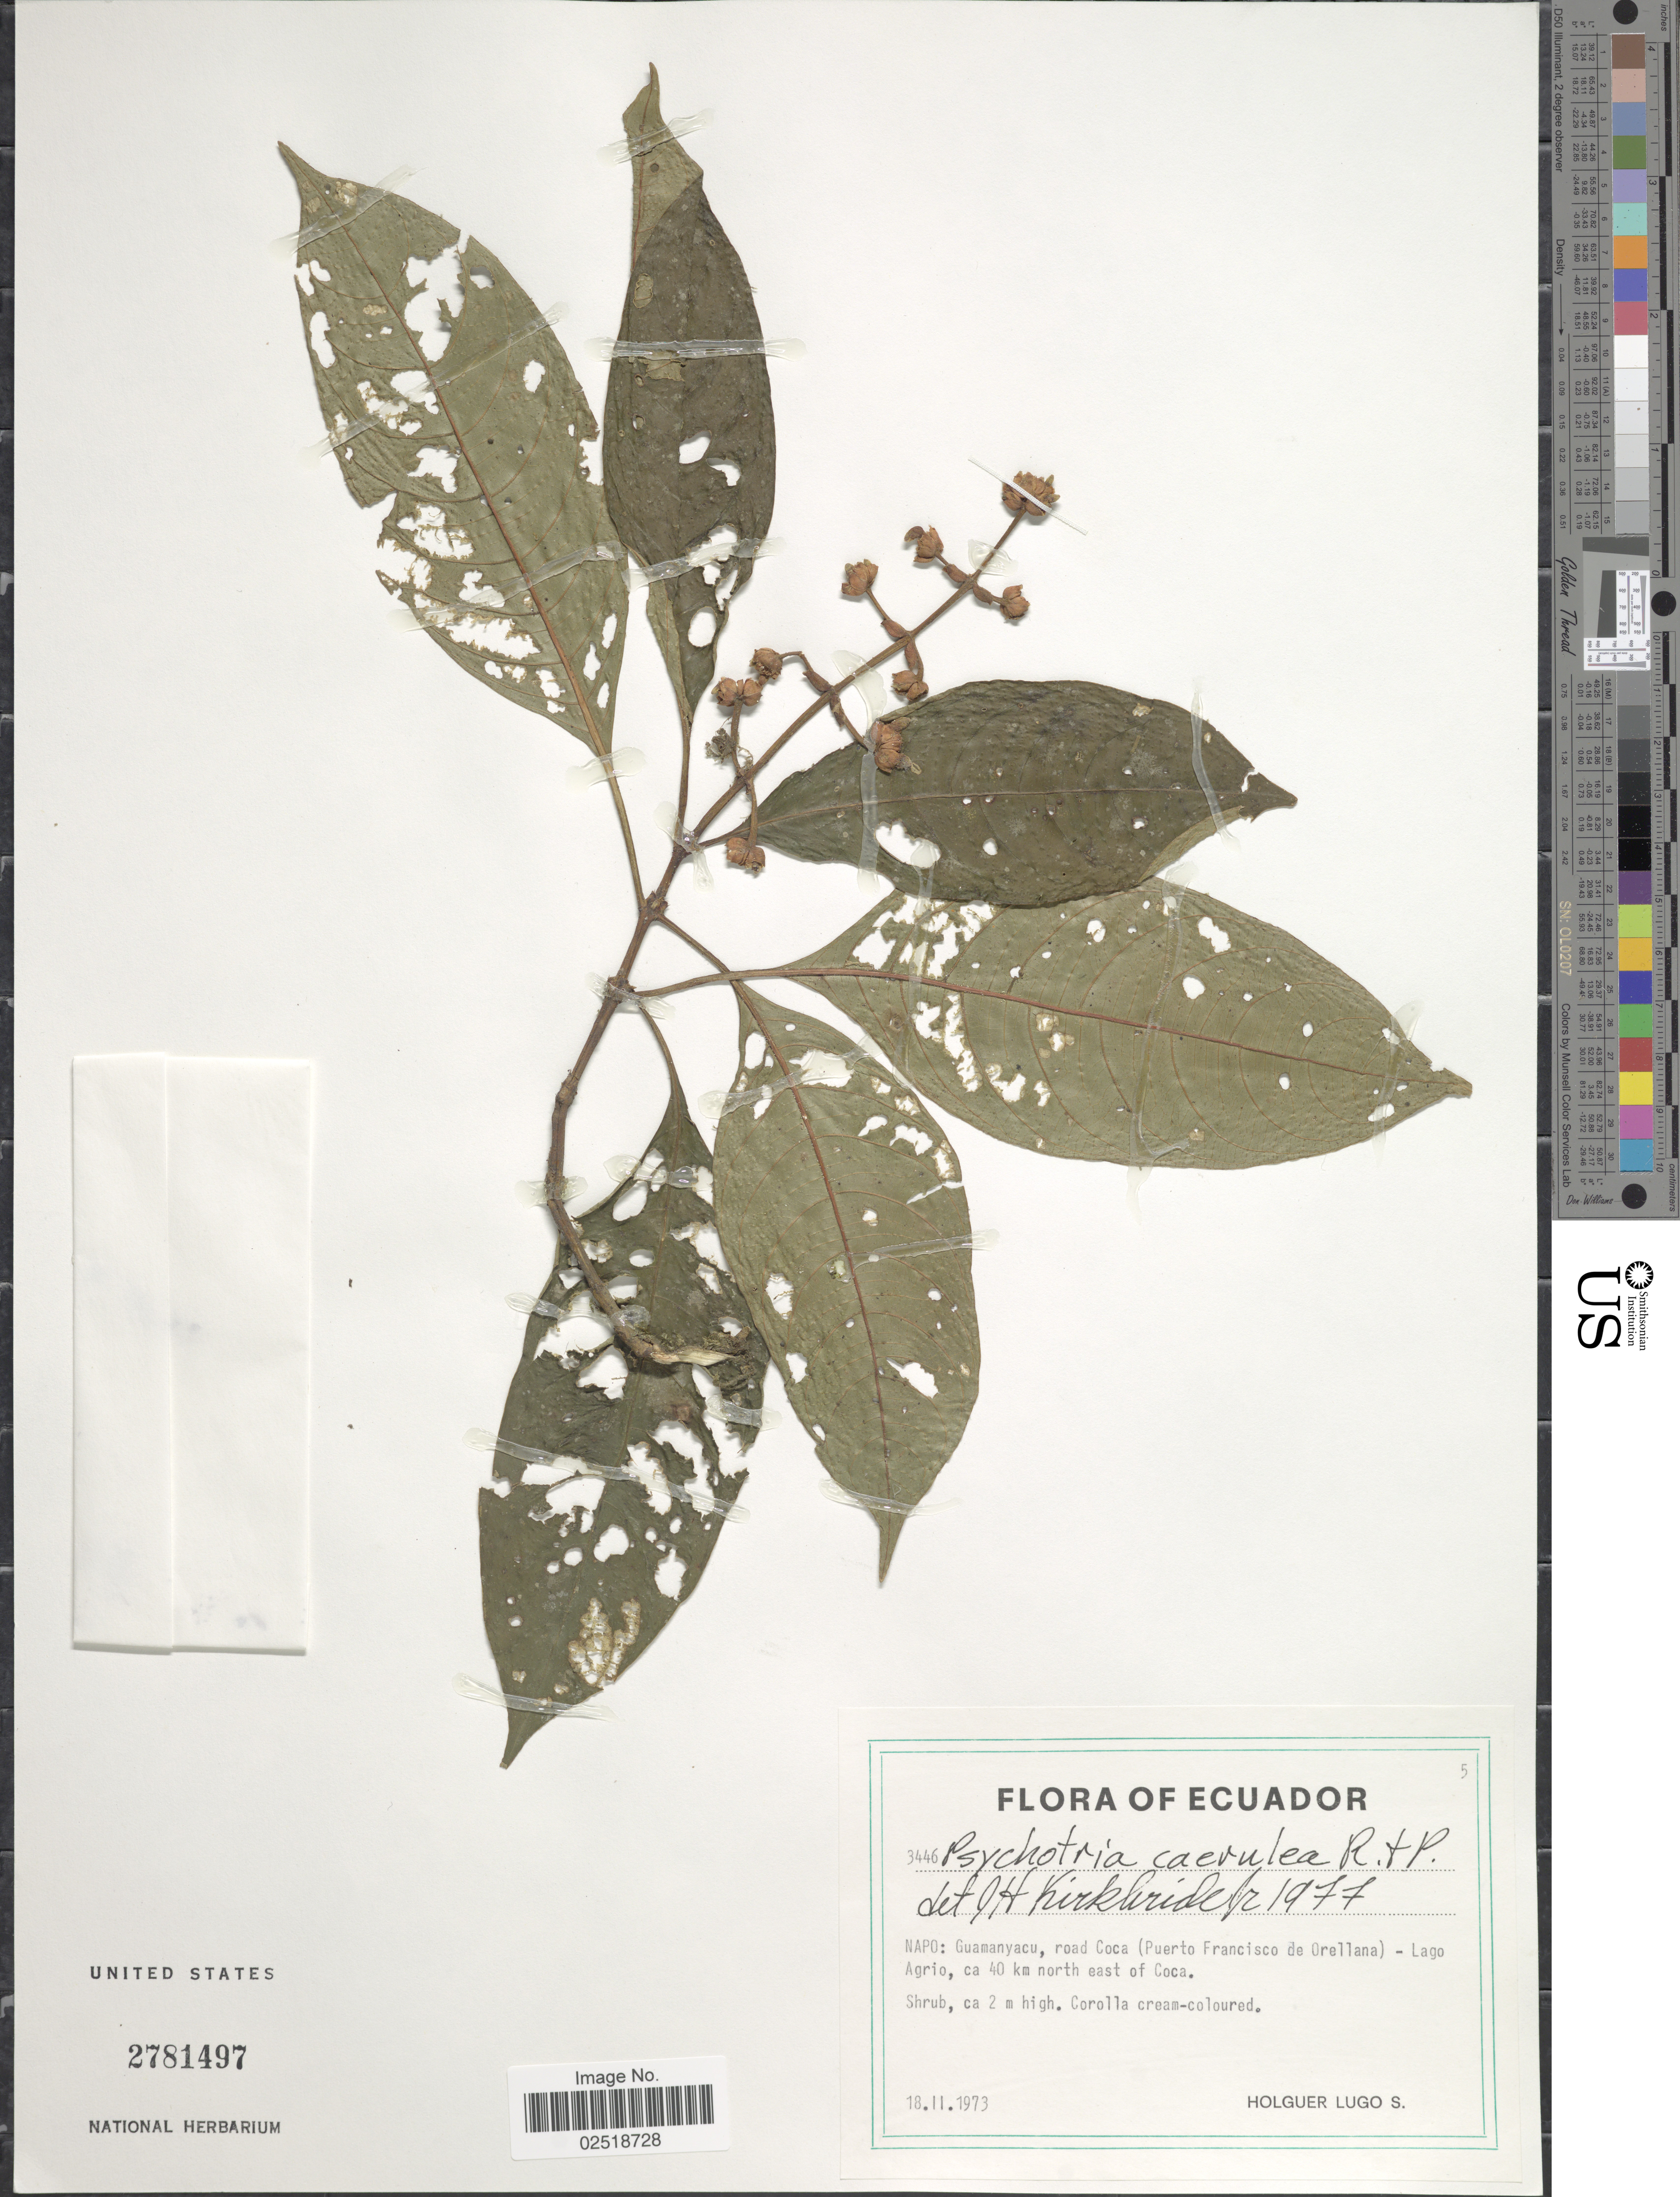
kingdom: Plantae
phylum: Tracheophyta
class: Magnoliopsida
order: Gentianales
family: Rubiaceae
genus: Psychotria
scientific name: Psychotria caerulea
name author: Ruiz & Pav.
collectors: H. Lugo S.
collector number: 3446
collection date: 1973-02-18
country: Ecuador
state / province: Napo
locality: Guamanyacu, road Coca (Puerto Francisco de Orellana) - Lago Agrio, ca 40 km north east of Coca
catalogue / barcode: US 2781497